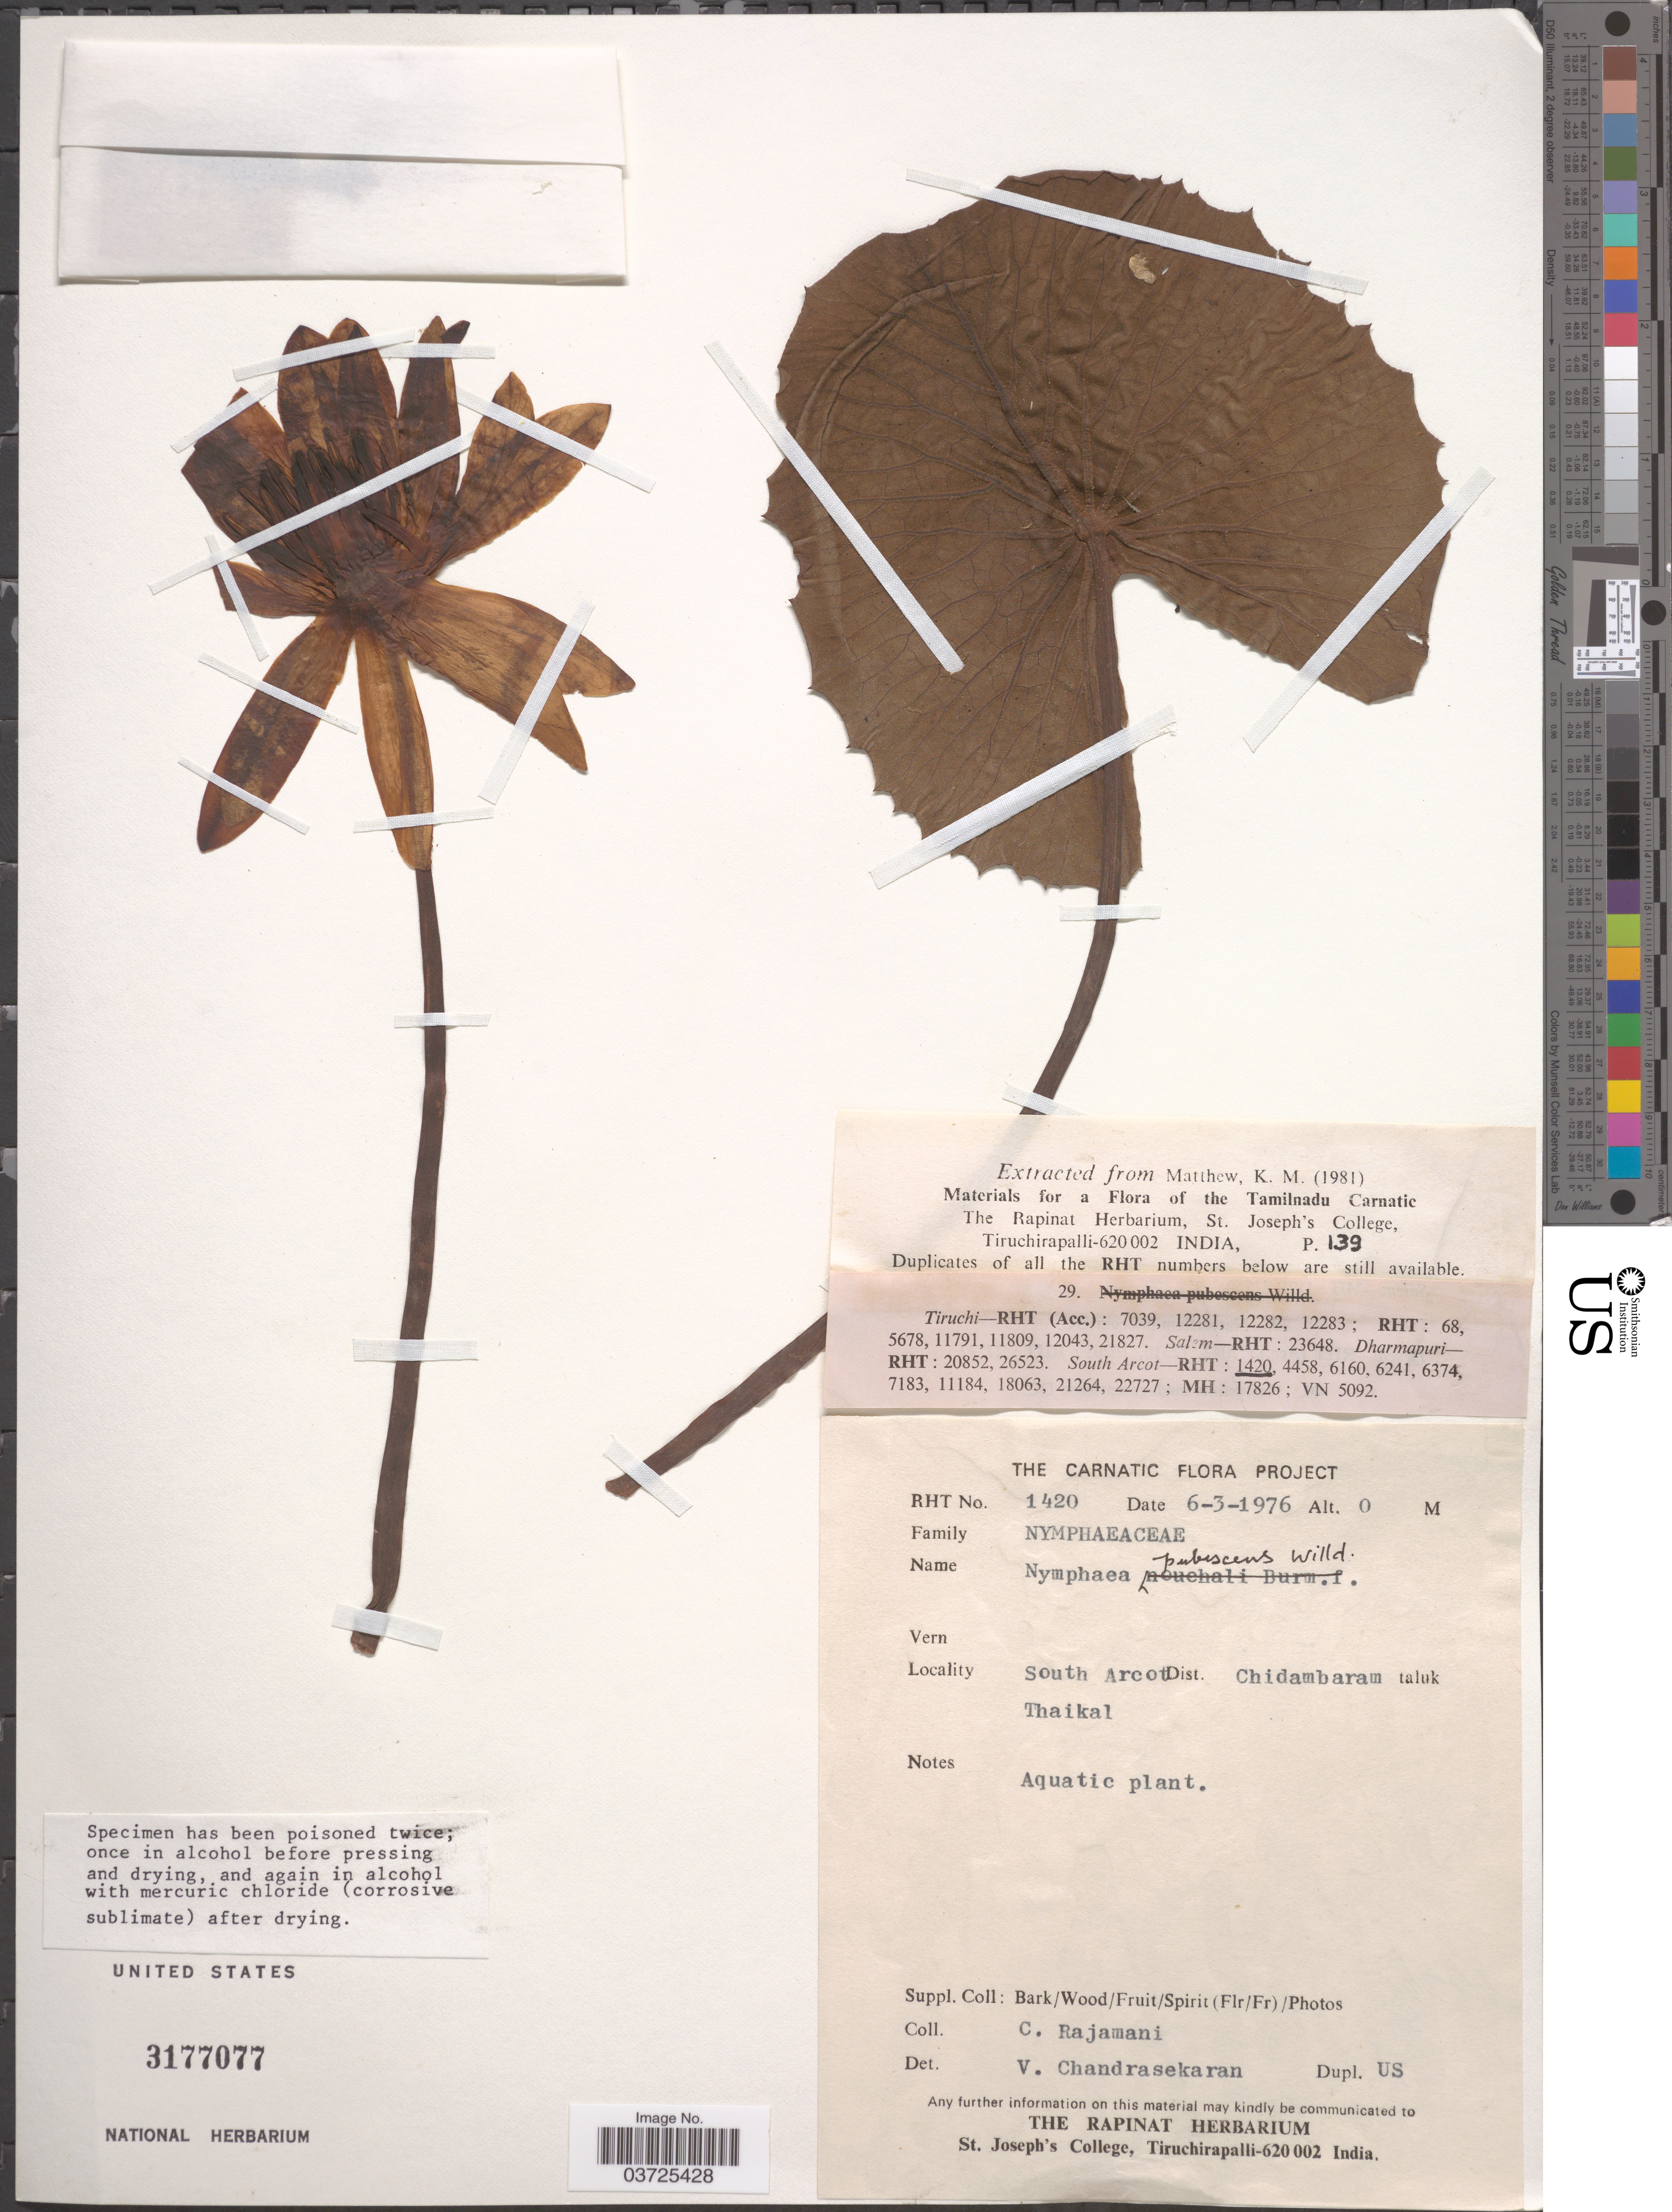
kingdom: Plantae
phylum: Tracheophyta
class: Magnoliopsida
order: Nymphaeales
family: Nymphaeaceae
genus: Nymphaea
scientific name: Nymphaea pubescens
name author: Willd.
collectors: C. Rajamani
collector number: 1420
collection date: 1976-03-06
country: India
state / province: Tamil Nadu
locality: Carnatic Project. South Arcot Dist. Chidambaram taluk Thaikal.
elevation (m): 0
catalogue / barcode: US 3177077